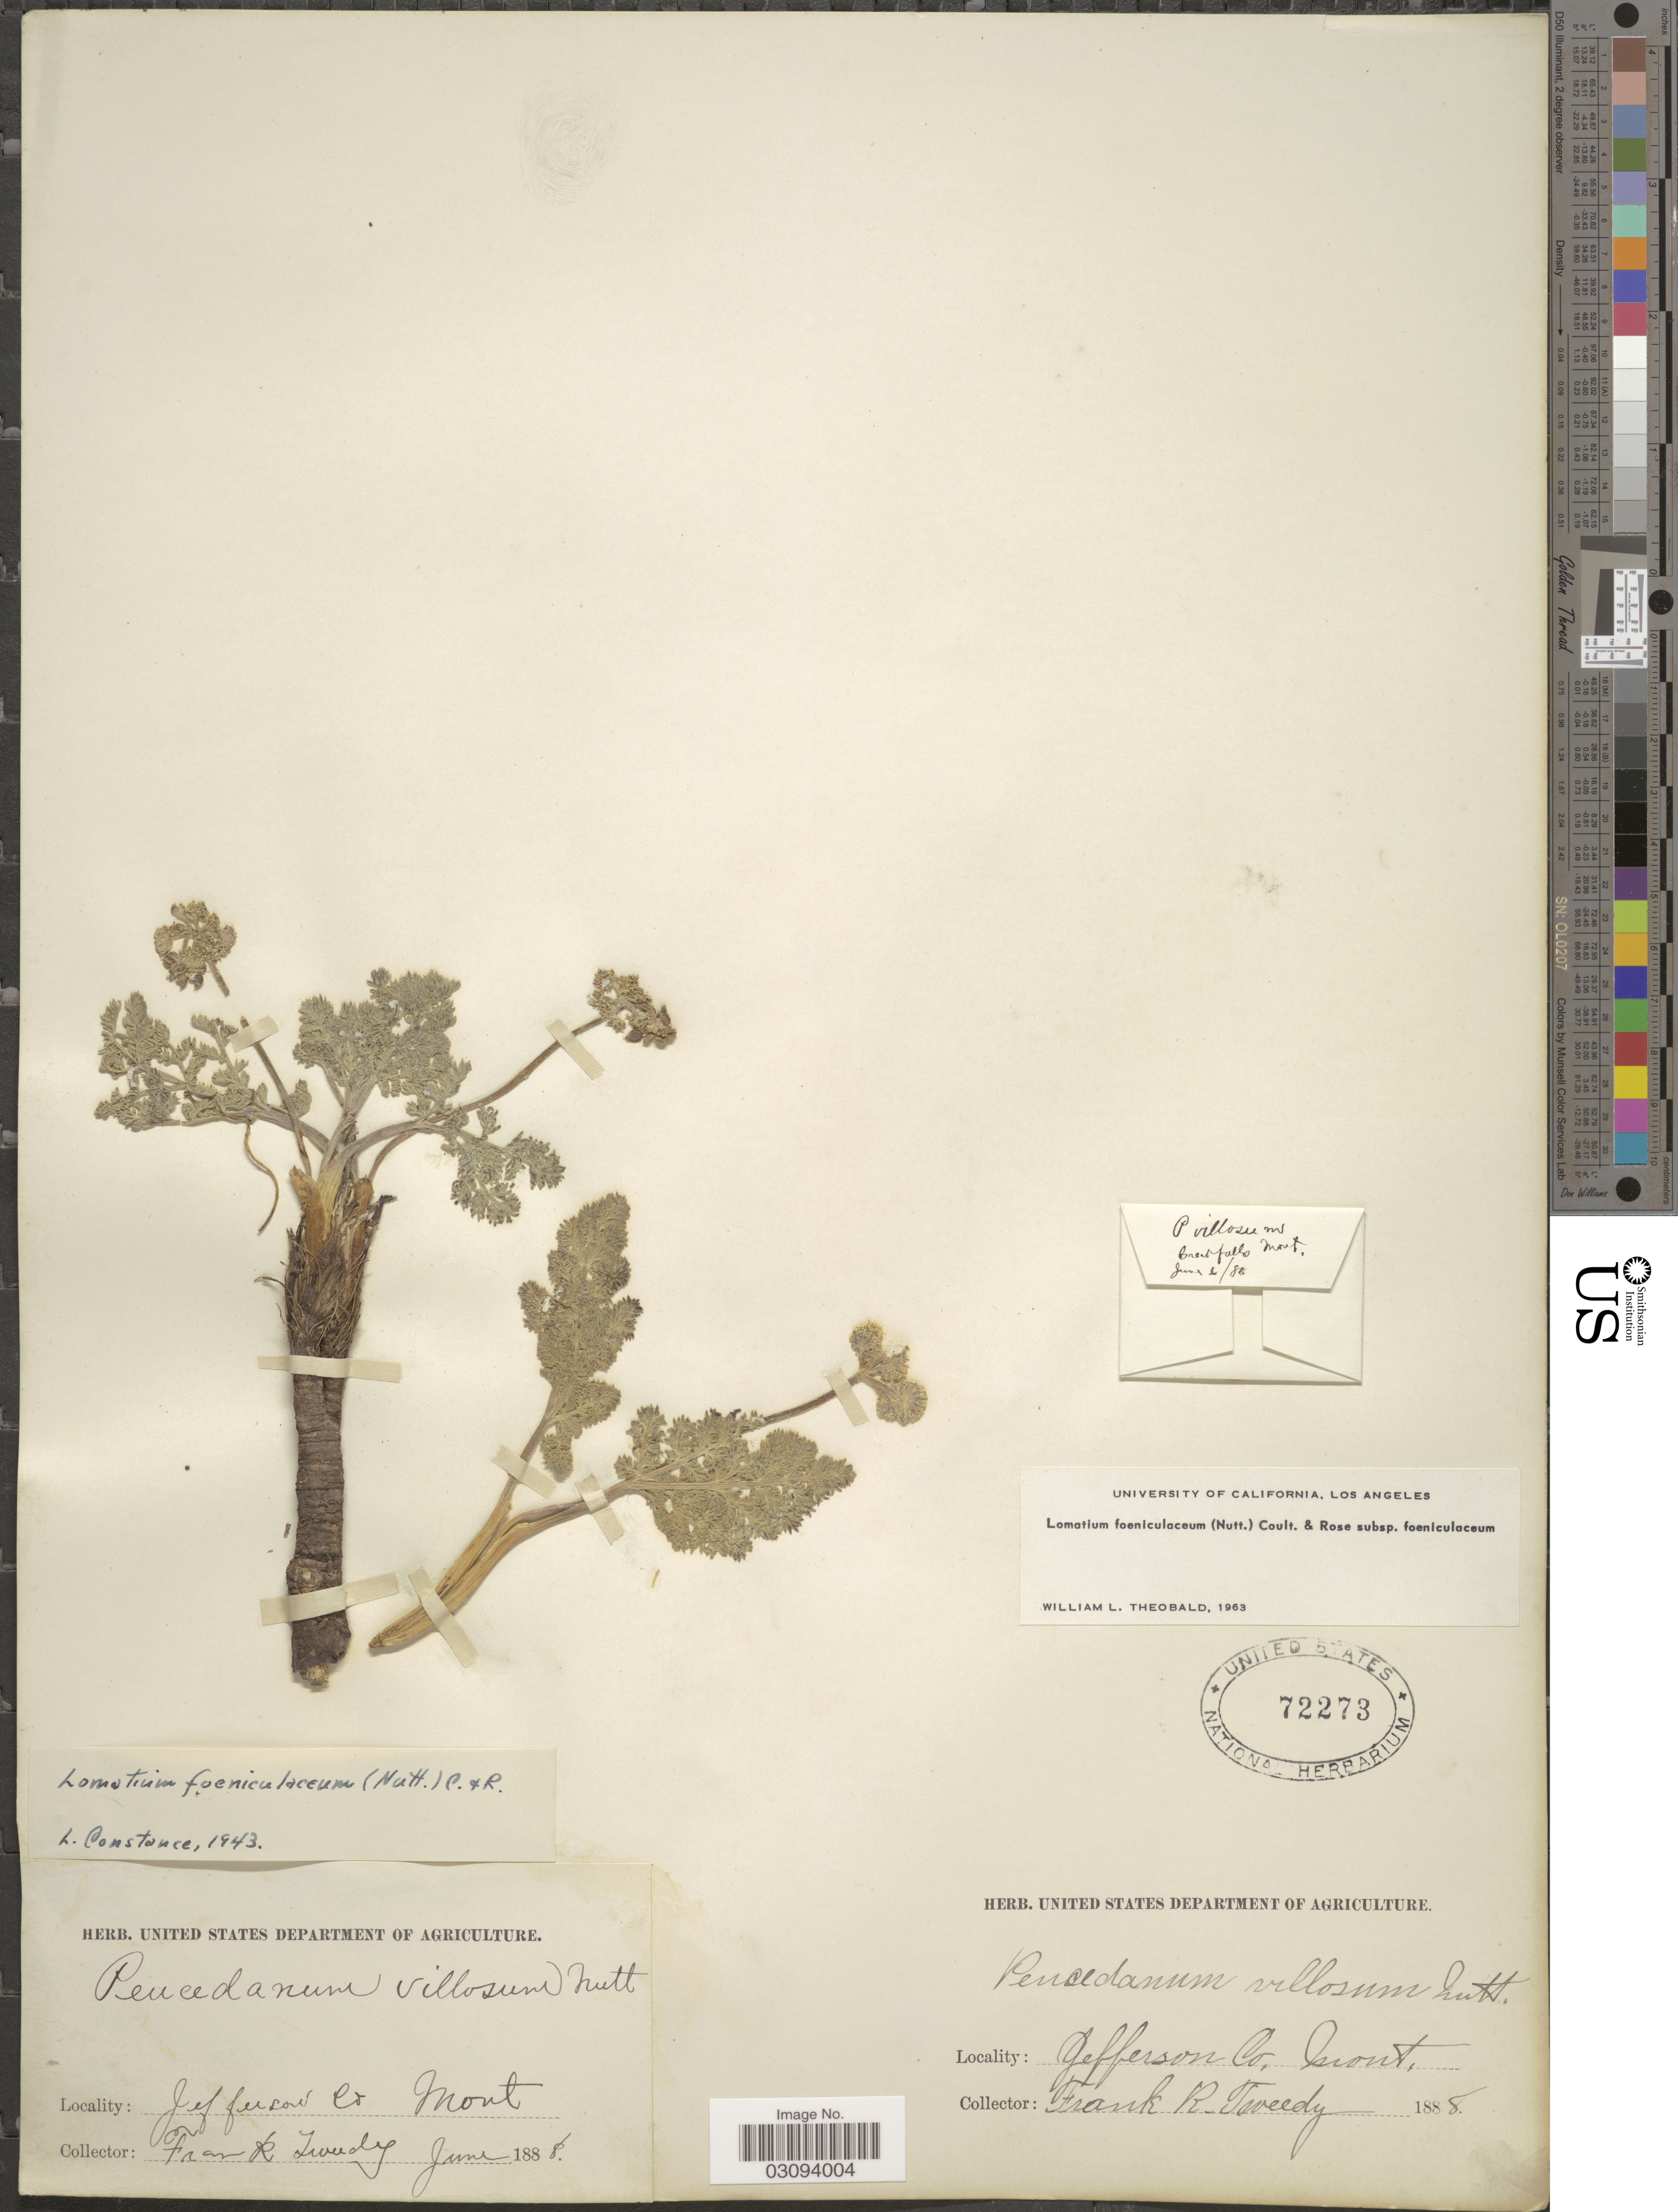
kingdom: Plantae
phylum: Tracheophyta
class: Magnoliopsida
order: Apiales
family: Apiaceae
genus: Lomatium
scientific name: Lomatium foeniculaceum subsp. foeniculaceum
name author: (Nutt.) J.M. Coult. & Rose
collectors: F. Tweedy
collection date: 1888-06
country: United States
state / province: Montana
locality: Jefferson Co.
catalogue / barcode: US 72273